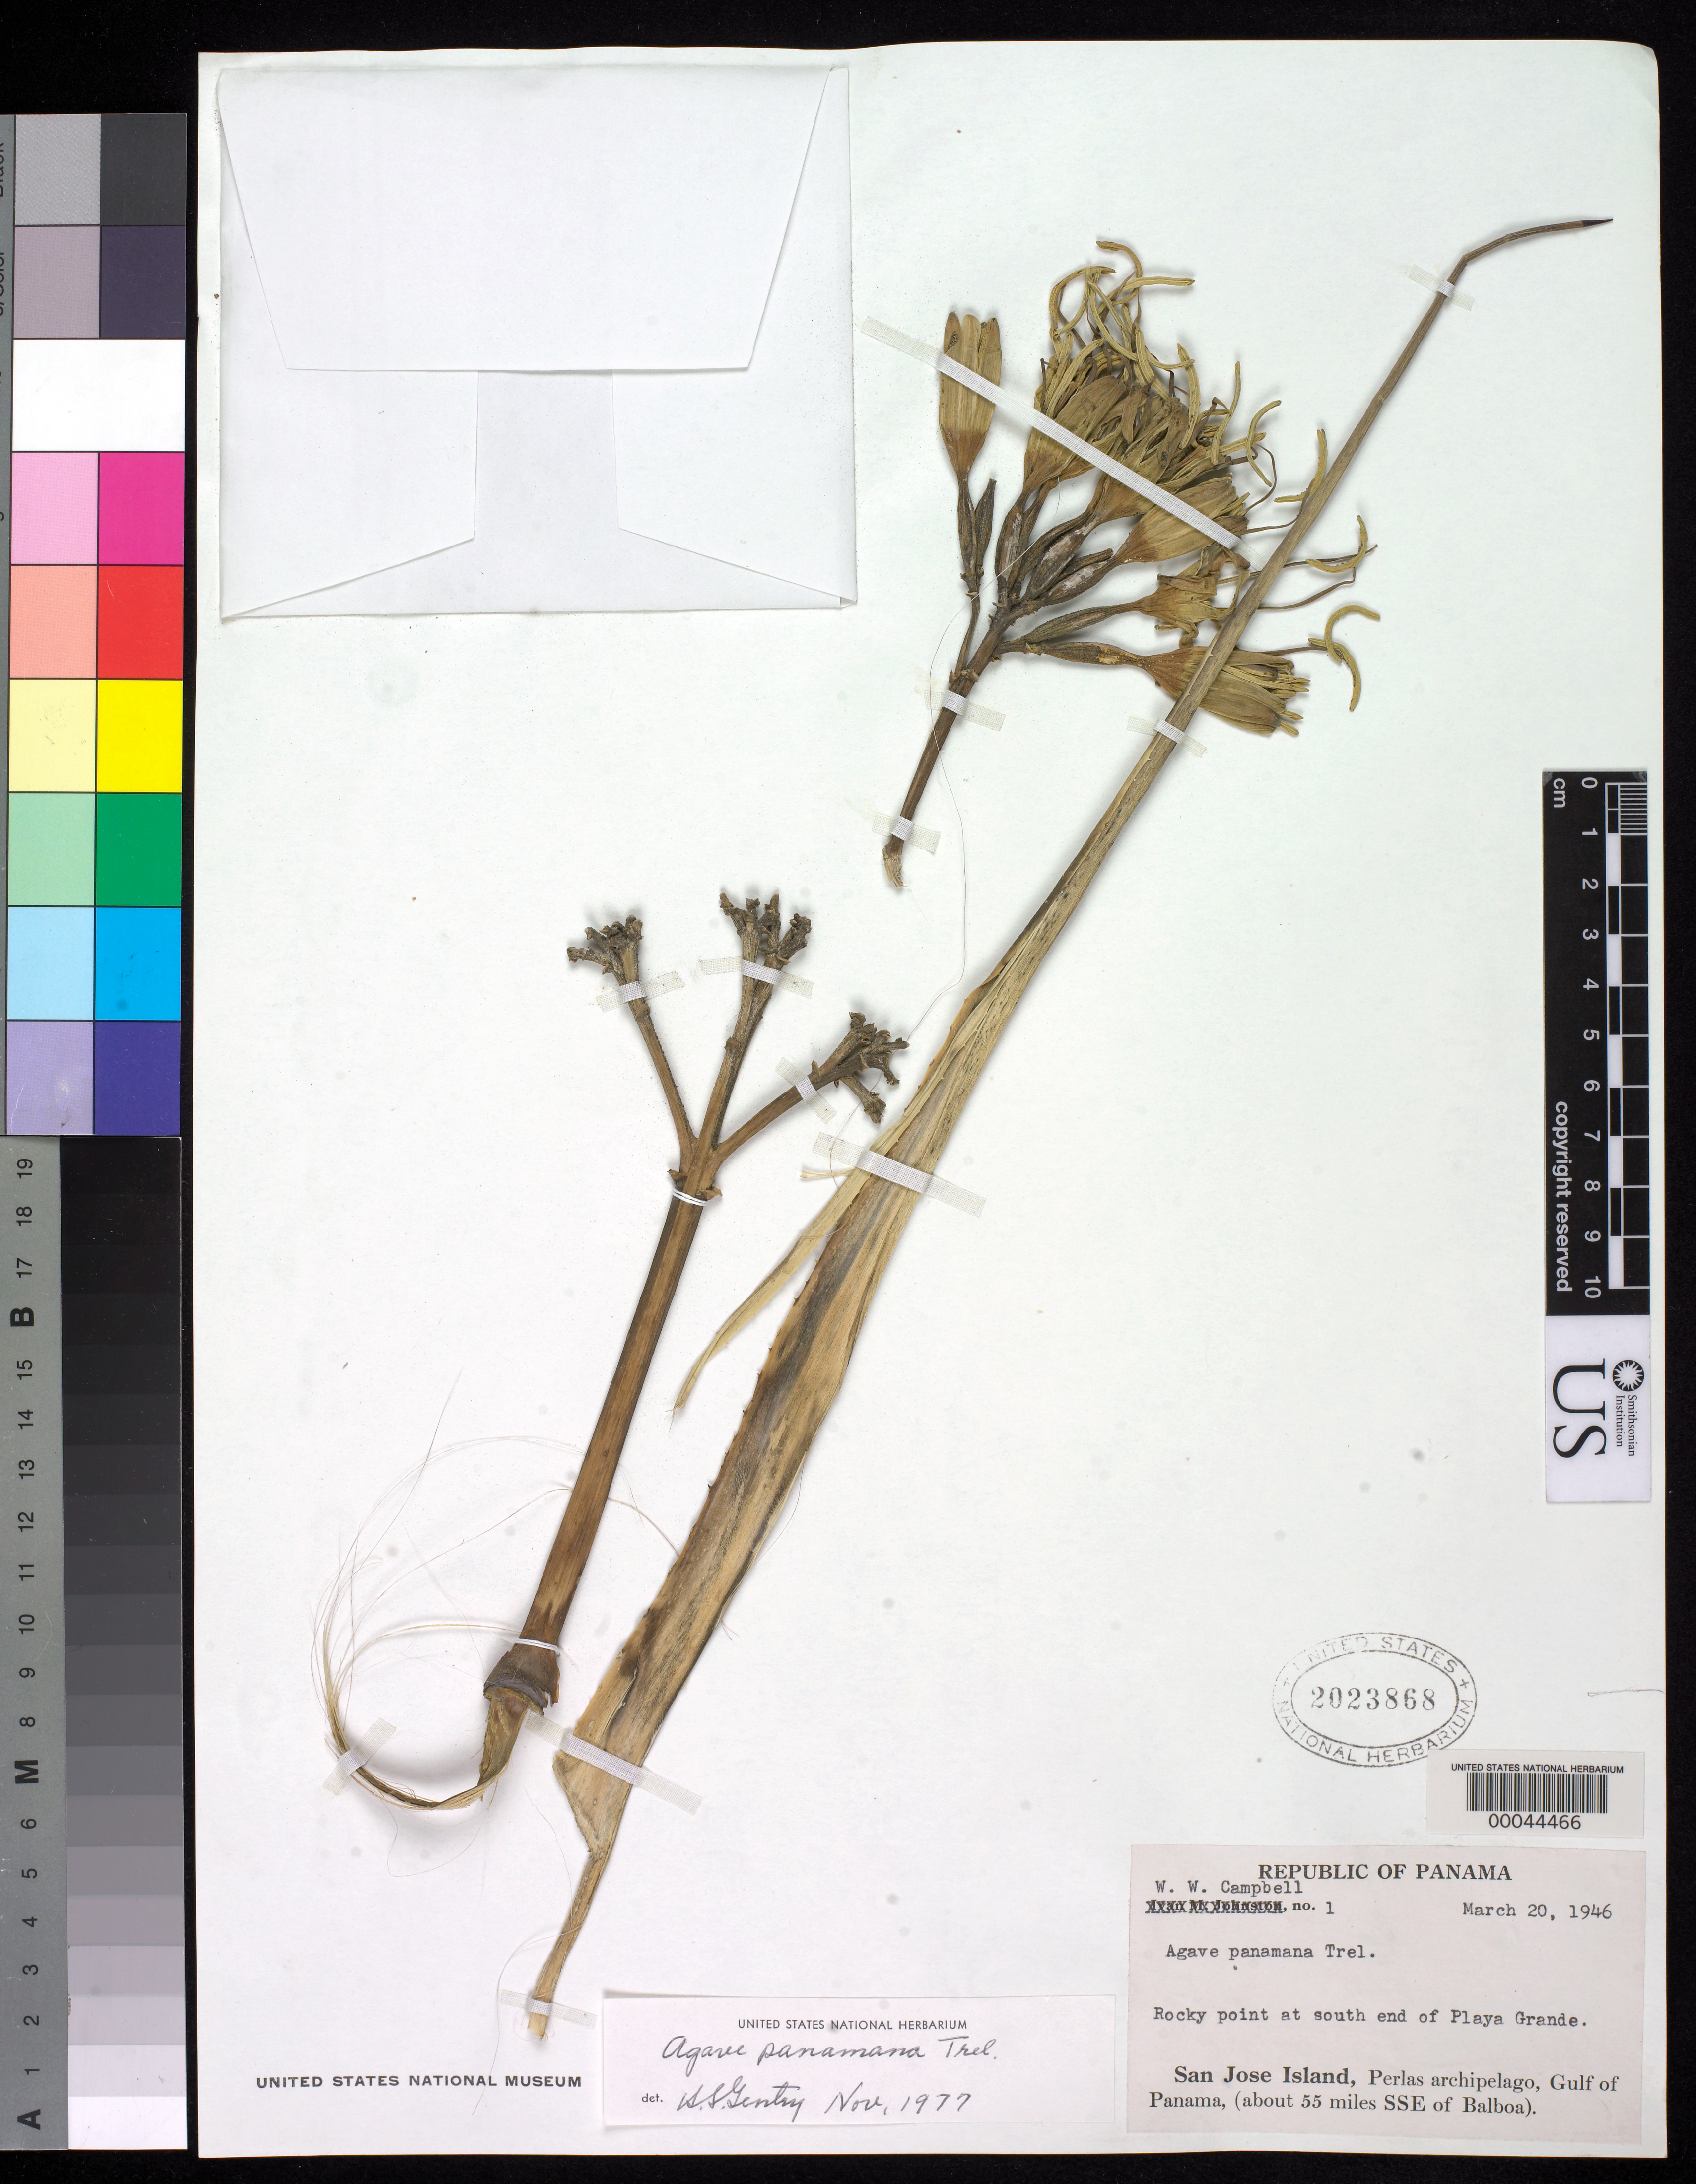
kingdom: Plantae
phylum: Tracheophyta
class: Liliopsida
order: Asparagales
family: Asparagaceae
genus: Agave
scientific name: Agave panamana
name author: Trel.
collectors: W. W. Campbell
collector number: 1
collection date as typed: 20 Mar 1946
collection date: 1946-03-20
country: Panama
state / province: Panamá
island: San José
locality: Gulf of Panama, SSE of Balboa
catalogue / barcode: US 2023868